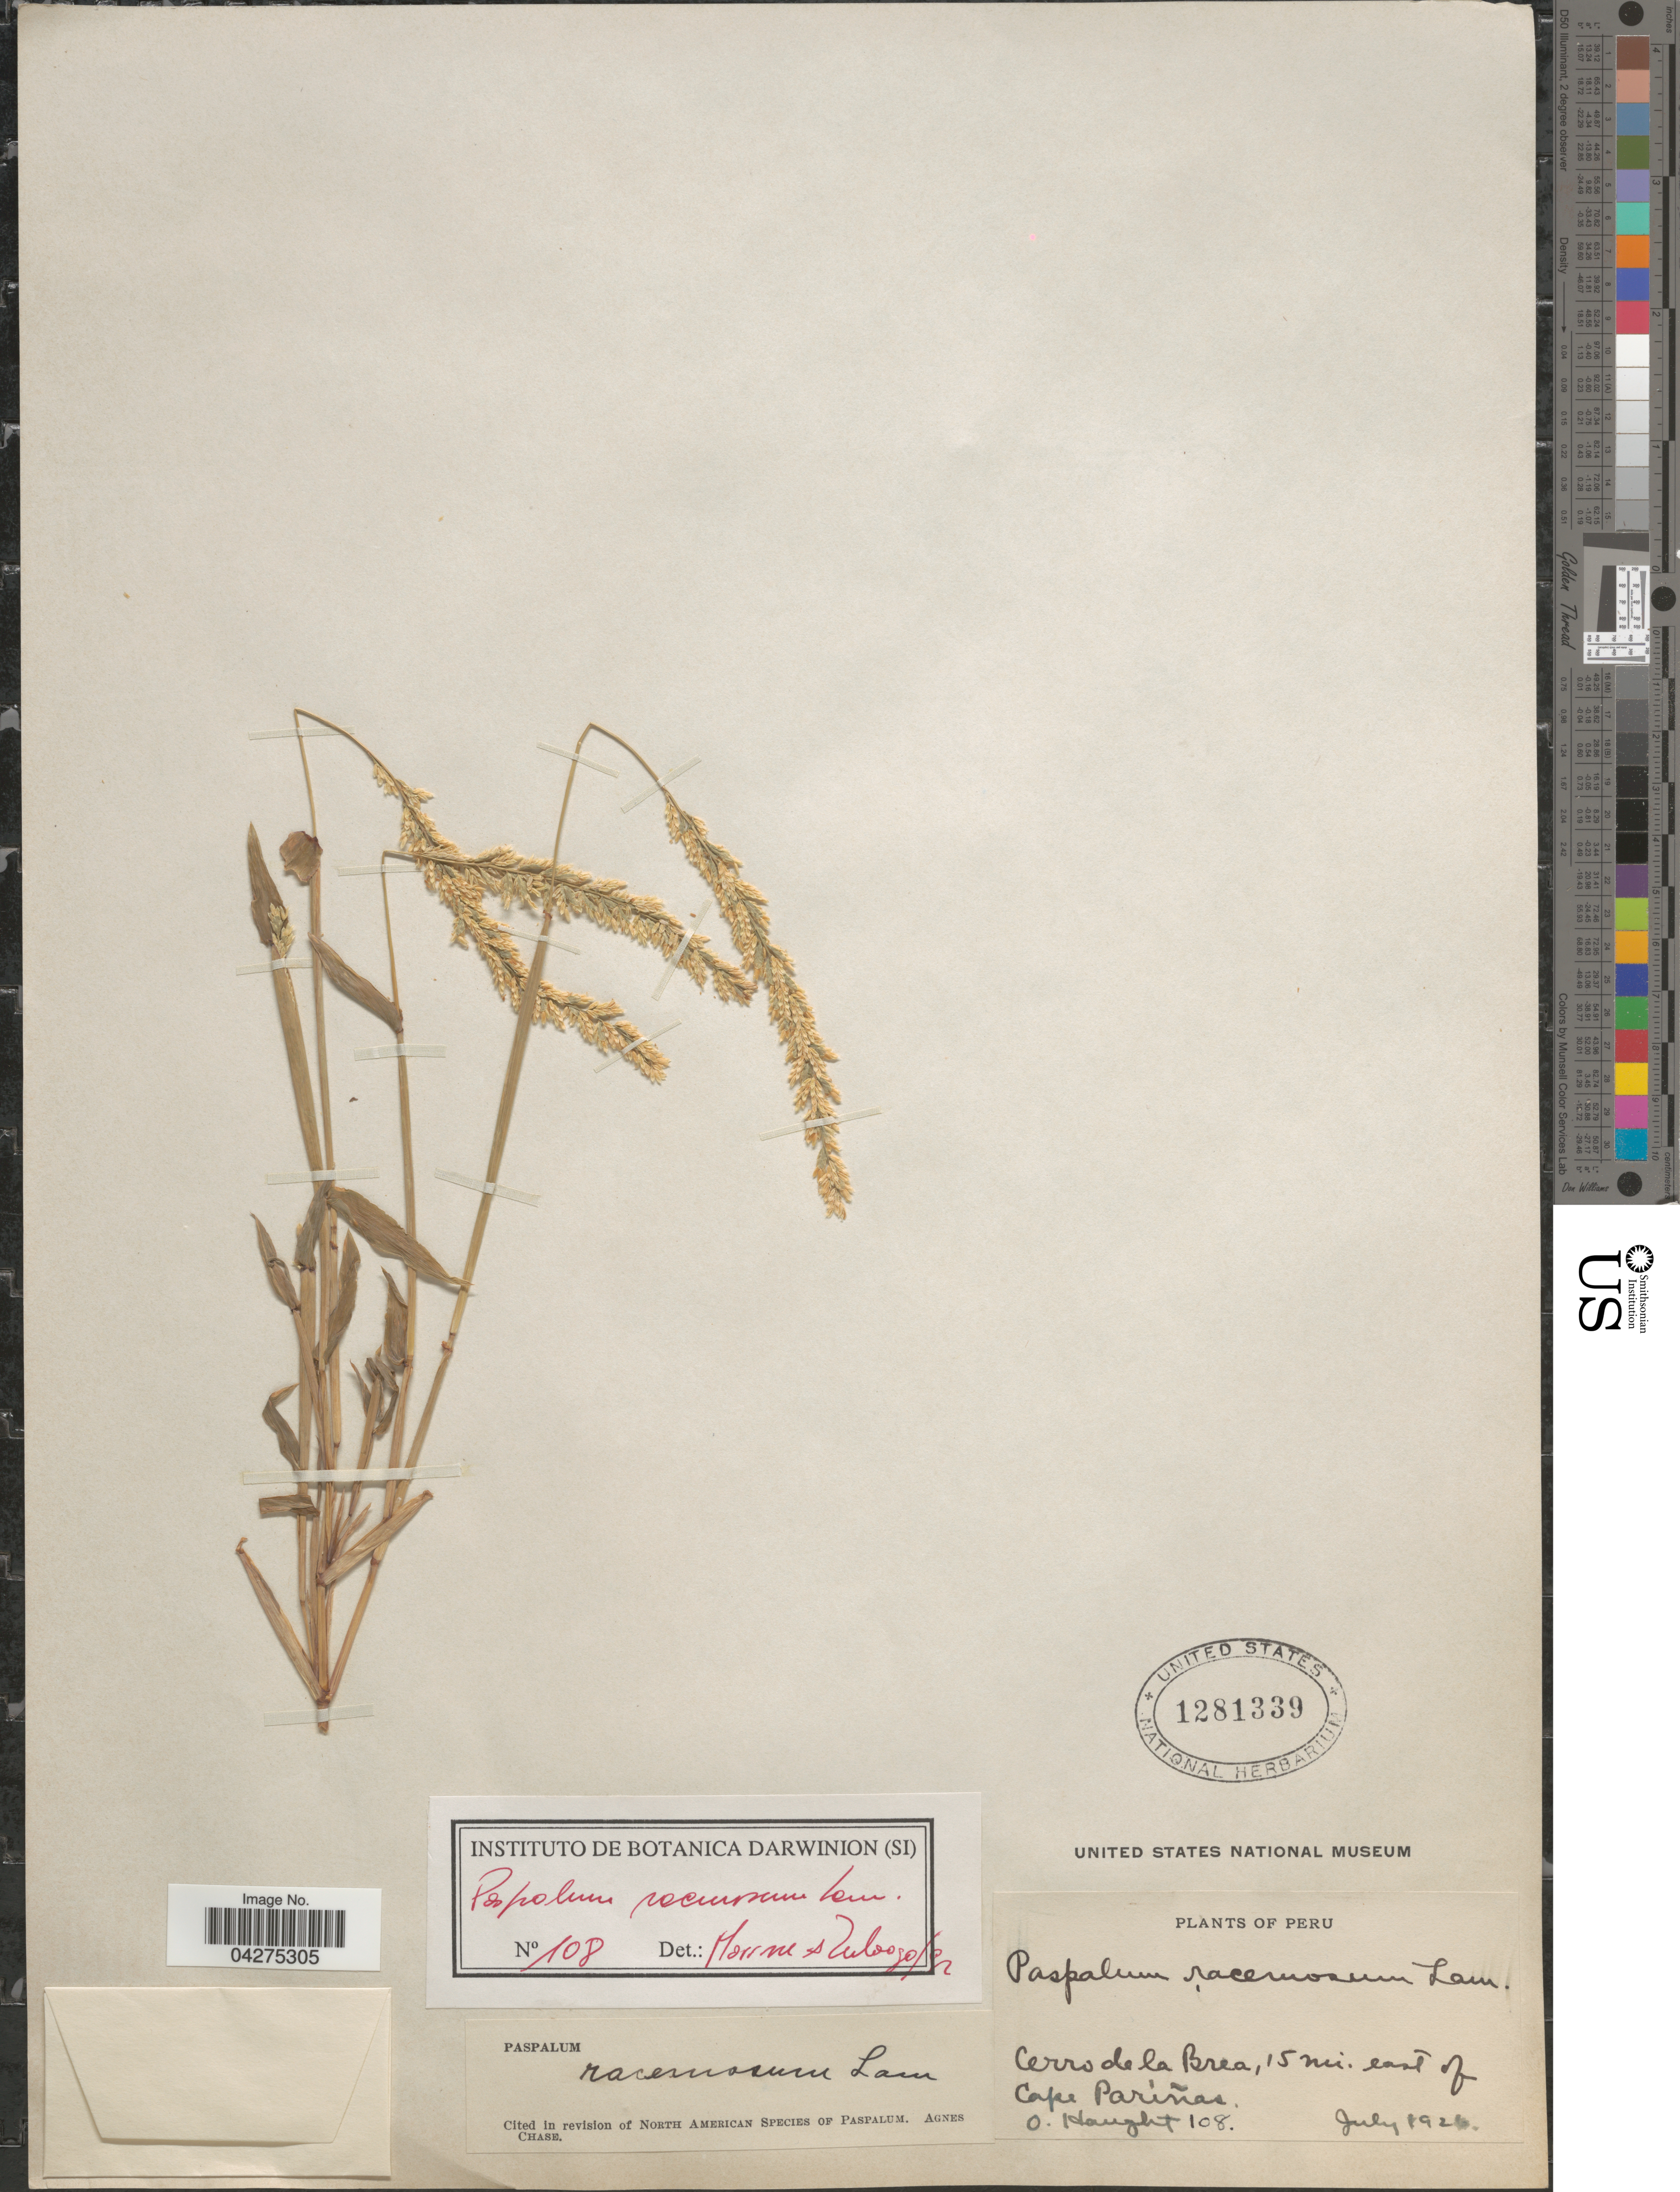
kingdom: Plantae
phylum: Tracheophyta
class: Liliopsida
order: Poales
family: Poaceae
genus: Paspalum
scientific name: Paspalum racemosum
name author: Lam.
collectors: O. Haught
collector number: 108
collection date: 1926-07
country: Peru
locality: Cerro de le Brea, 15 mi. east of Cape Paríñas.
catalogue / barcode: US 1281339